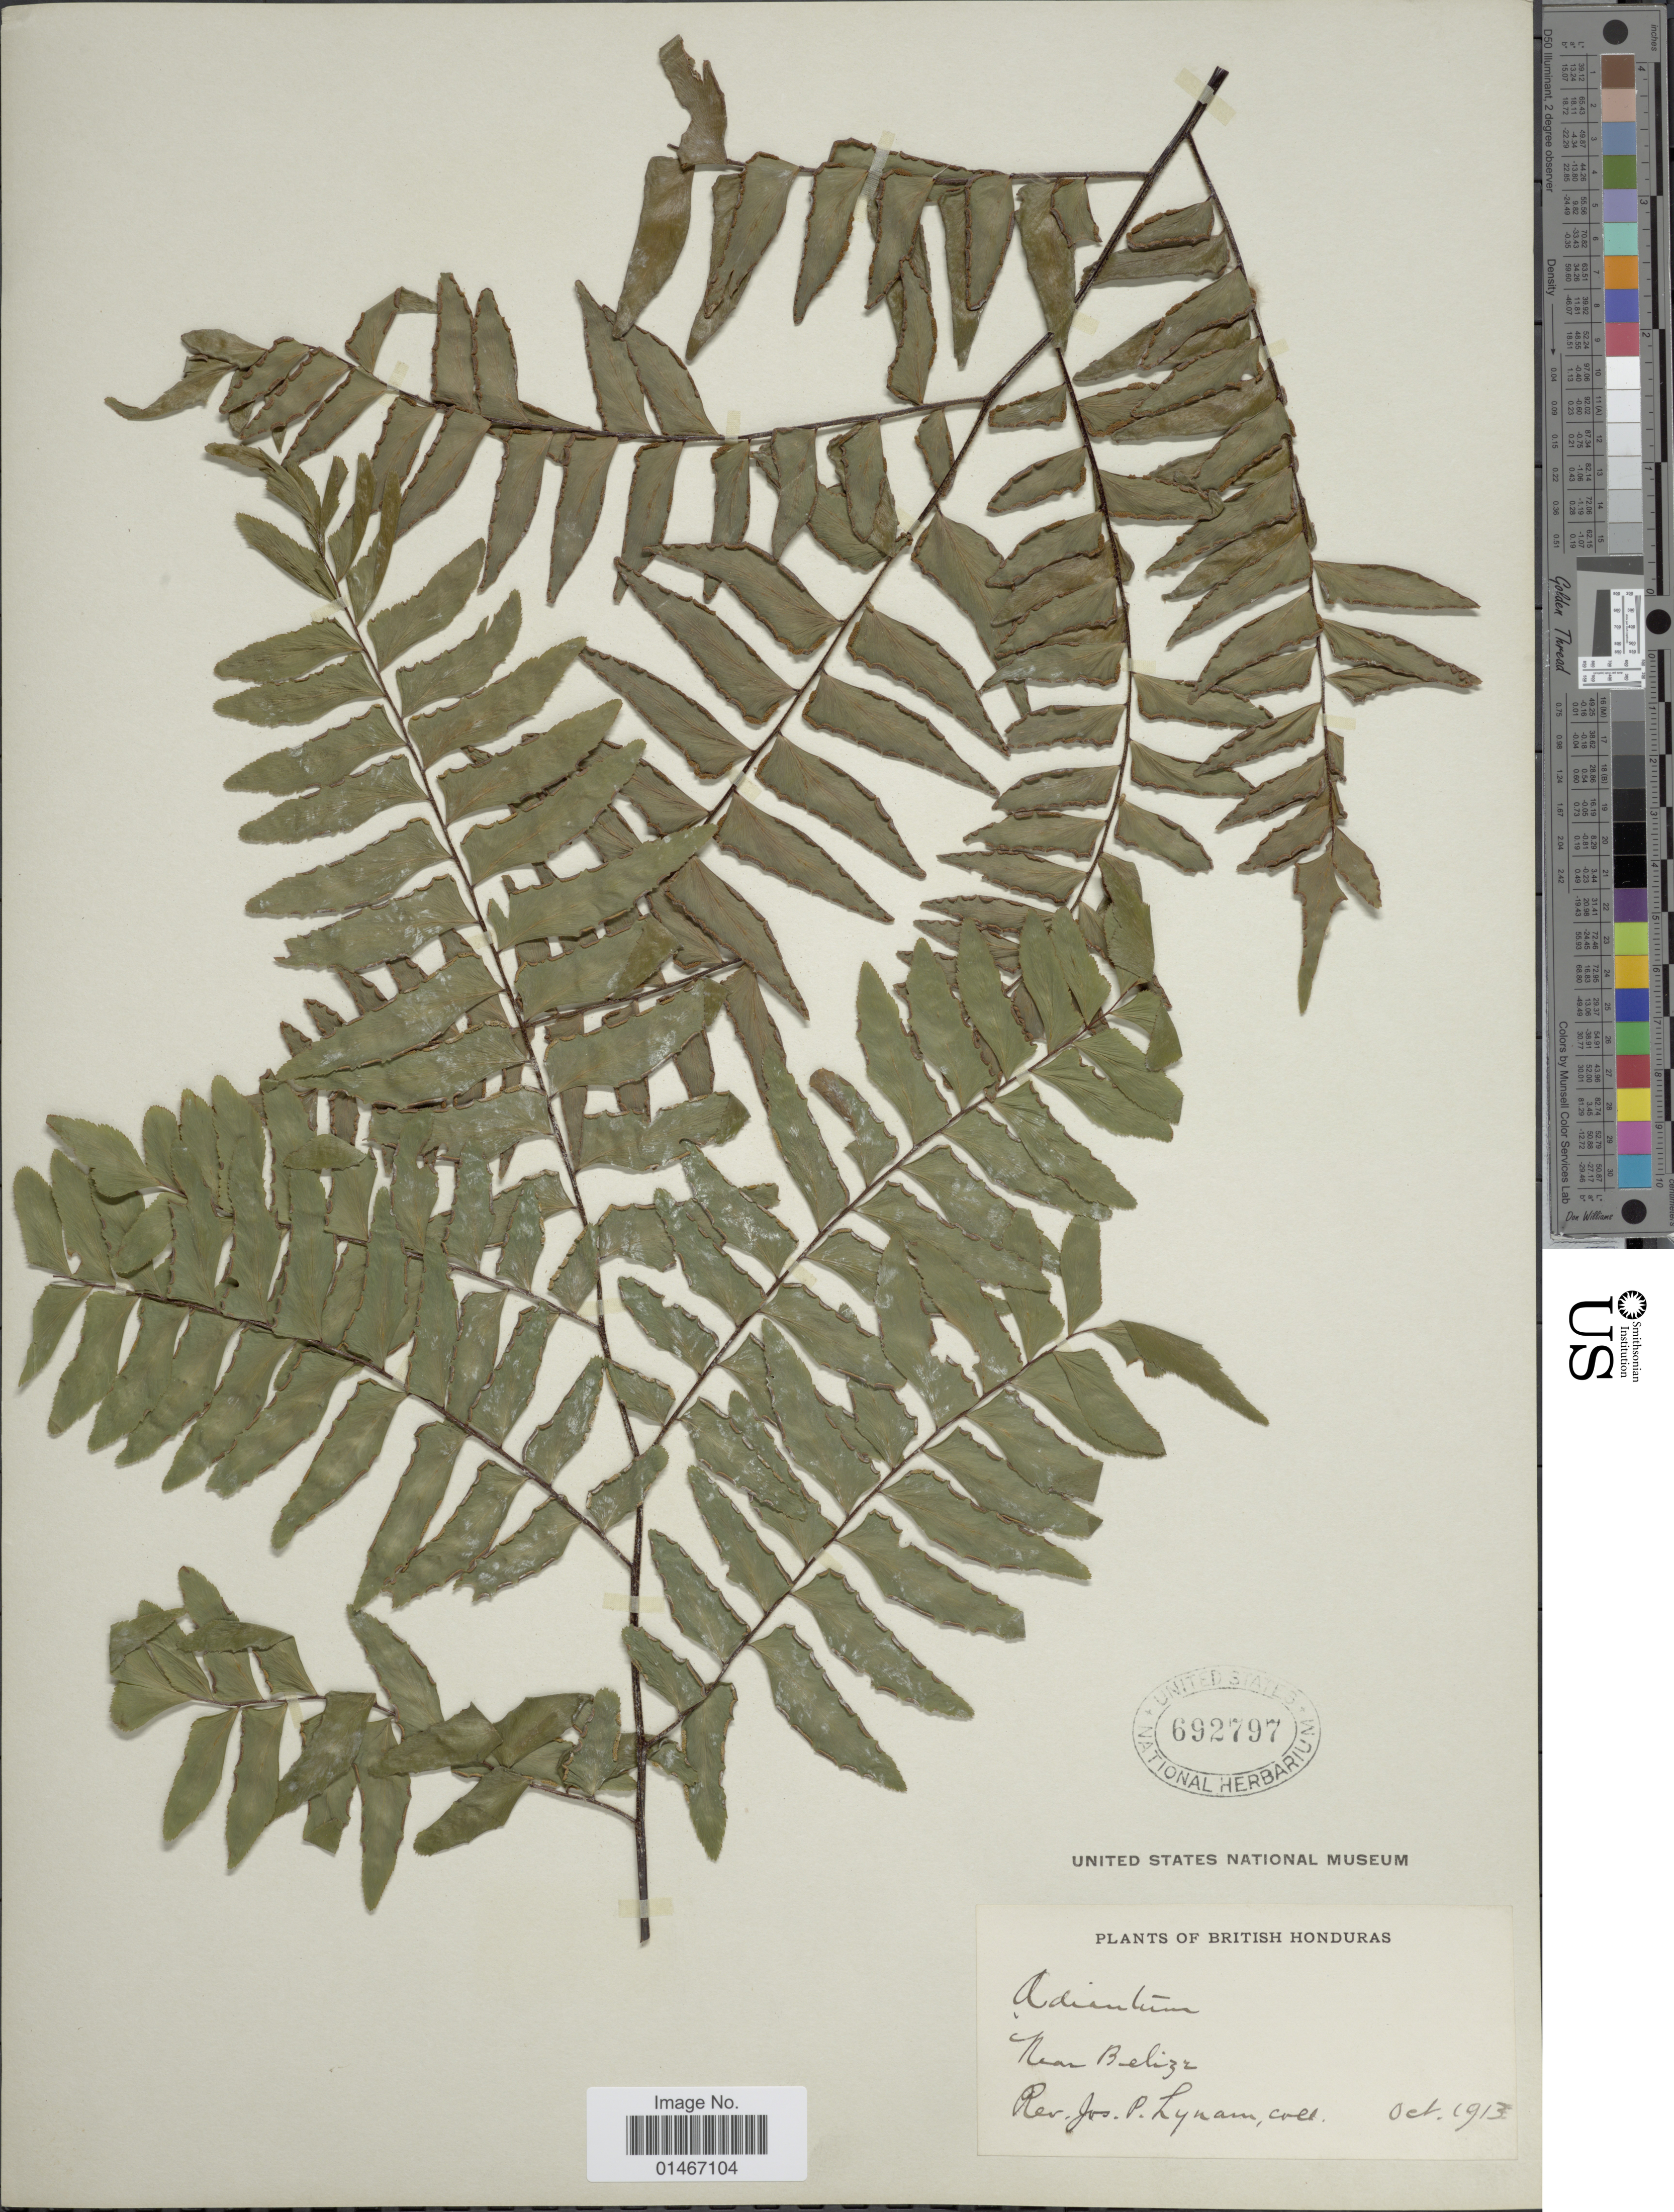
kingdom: Plantae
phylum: Tracheophyta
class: Polypodiopsida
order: Polypodiales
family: Pteridaceae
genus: Adiantum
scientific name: Adiantum latifolium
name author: Lam.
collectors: J. Lynam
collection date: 1913-10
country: Belize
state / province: Belize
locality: Near Belize.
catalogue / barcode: US 692797